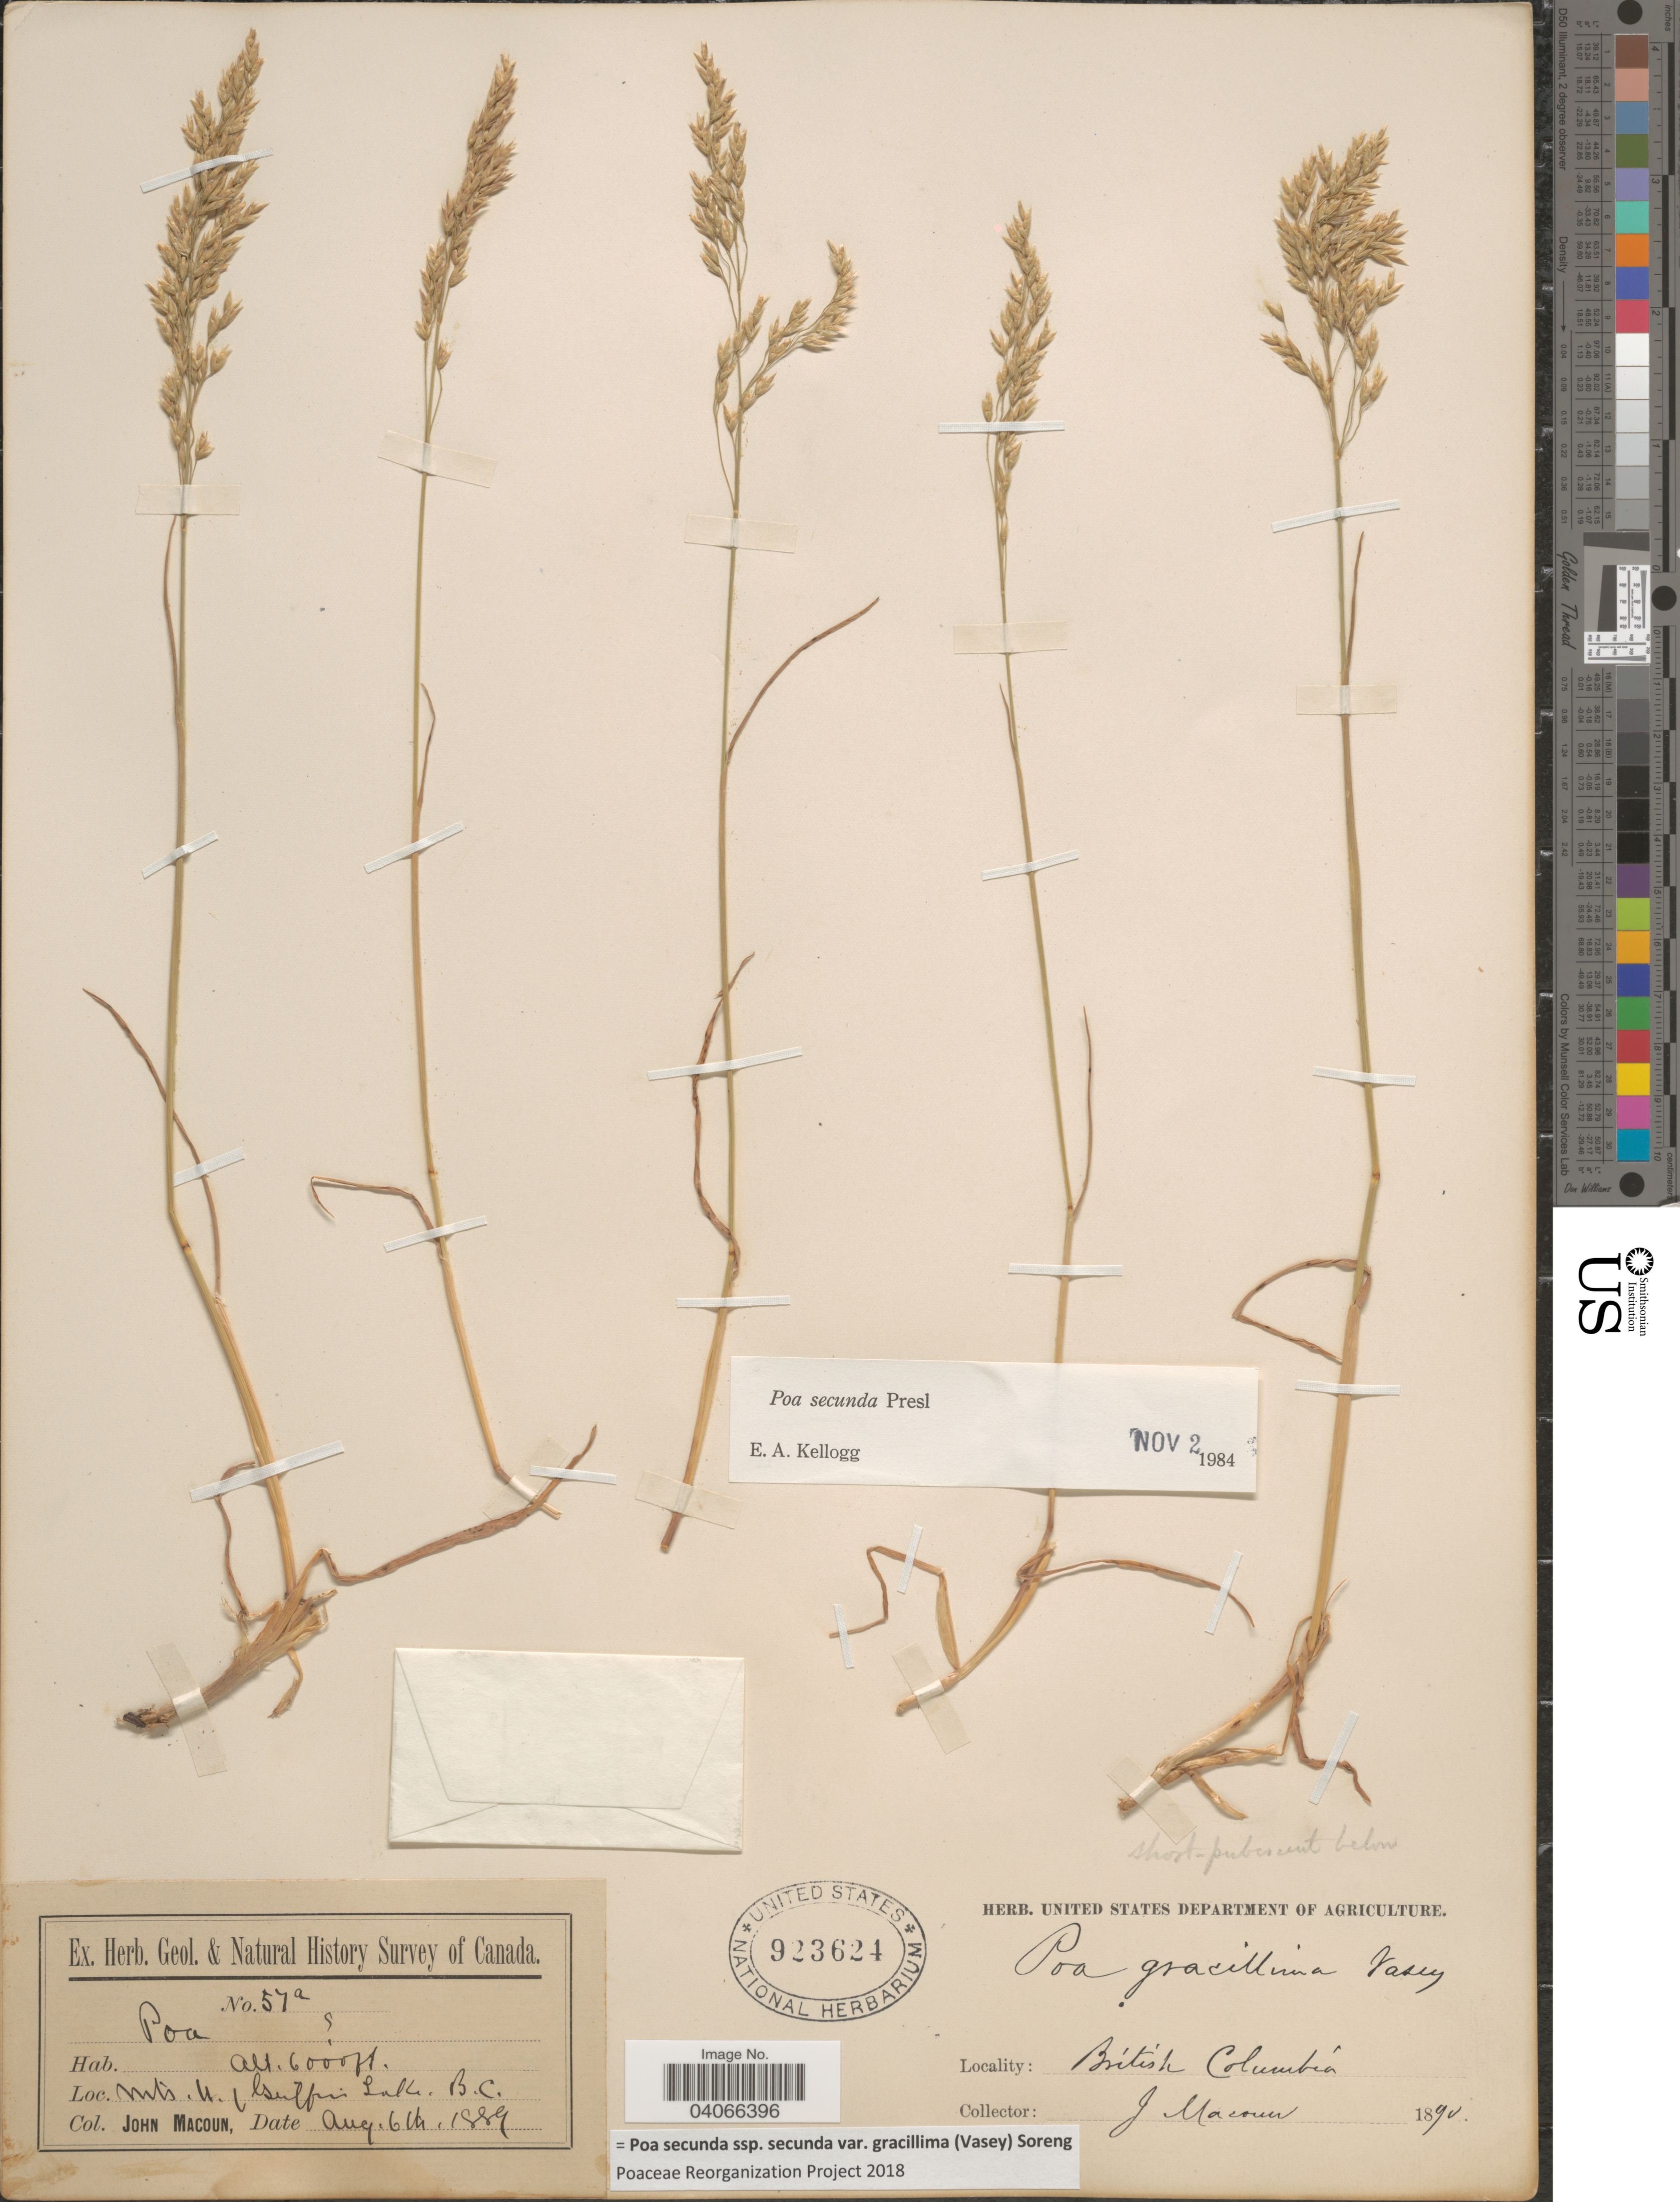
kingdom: Plantae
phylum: Tracheophyta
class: Liliopsida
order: Poales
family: Poaceae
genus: Poa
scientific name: Poa secunda subsp. secunda var. gracillima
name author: (Vasey) Soreng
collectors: J. Macoun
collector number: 57a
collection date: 1889-08-06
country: Canada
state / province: British Columbia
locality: Herb. Geol. & Natural History Survey of Canada. Mts. N. of Griffin Lake.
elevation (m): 1829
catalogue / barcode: US 923624